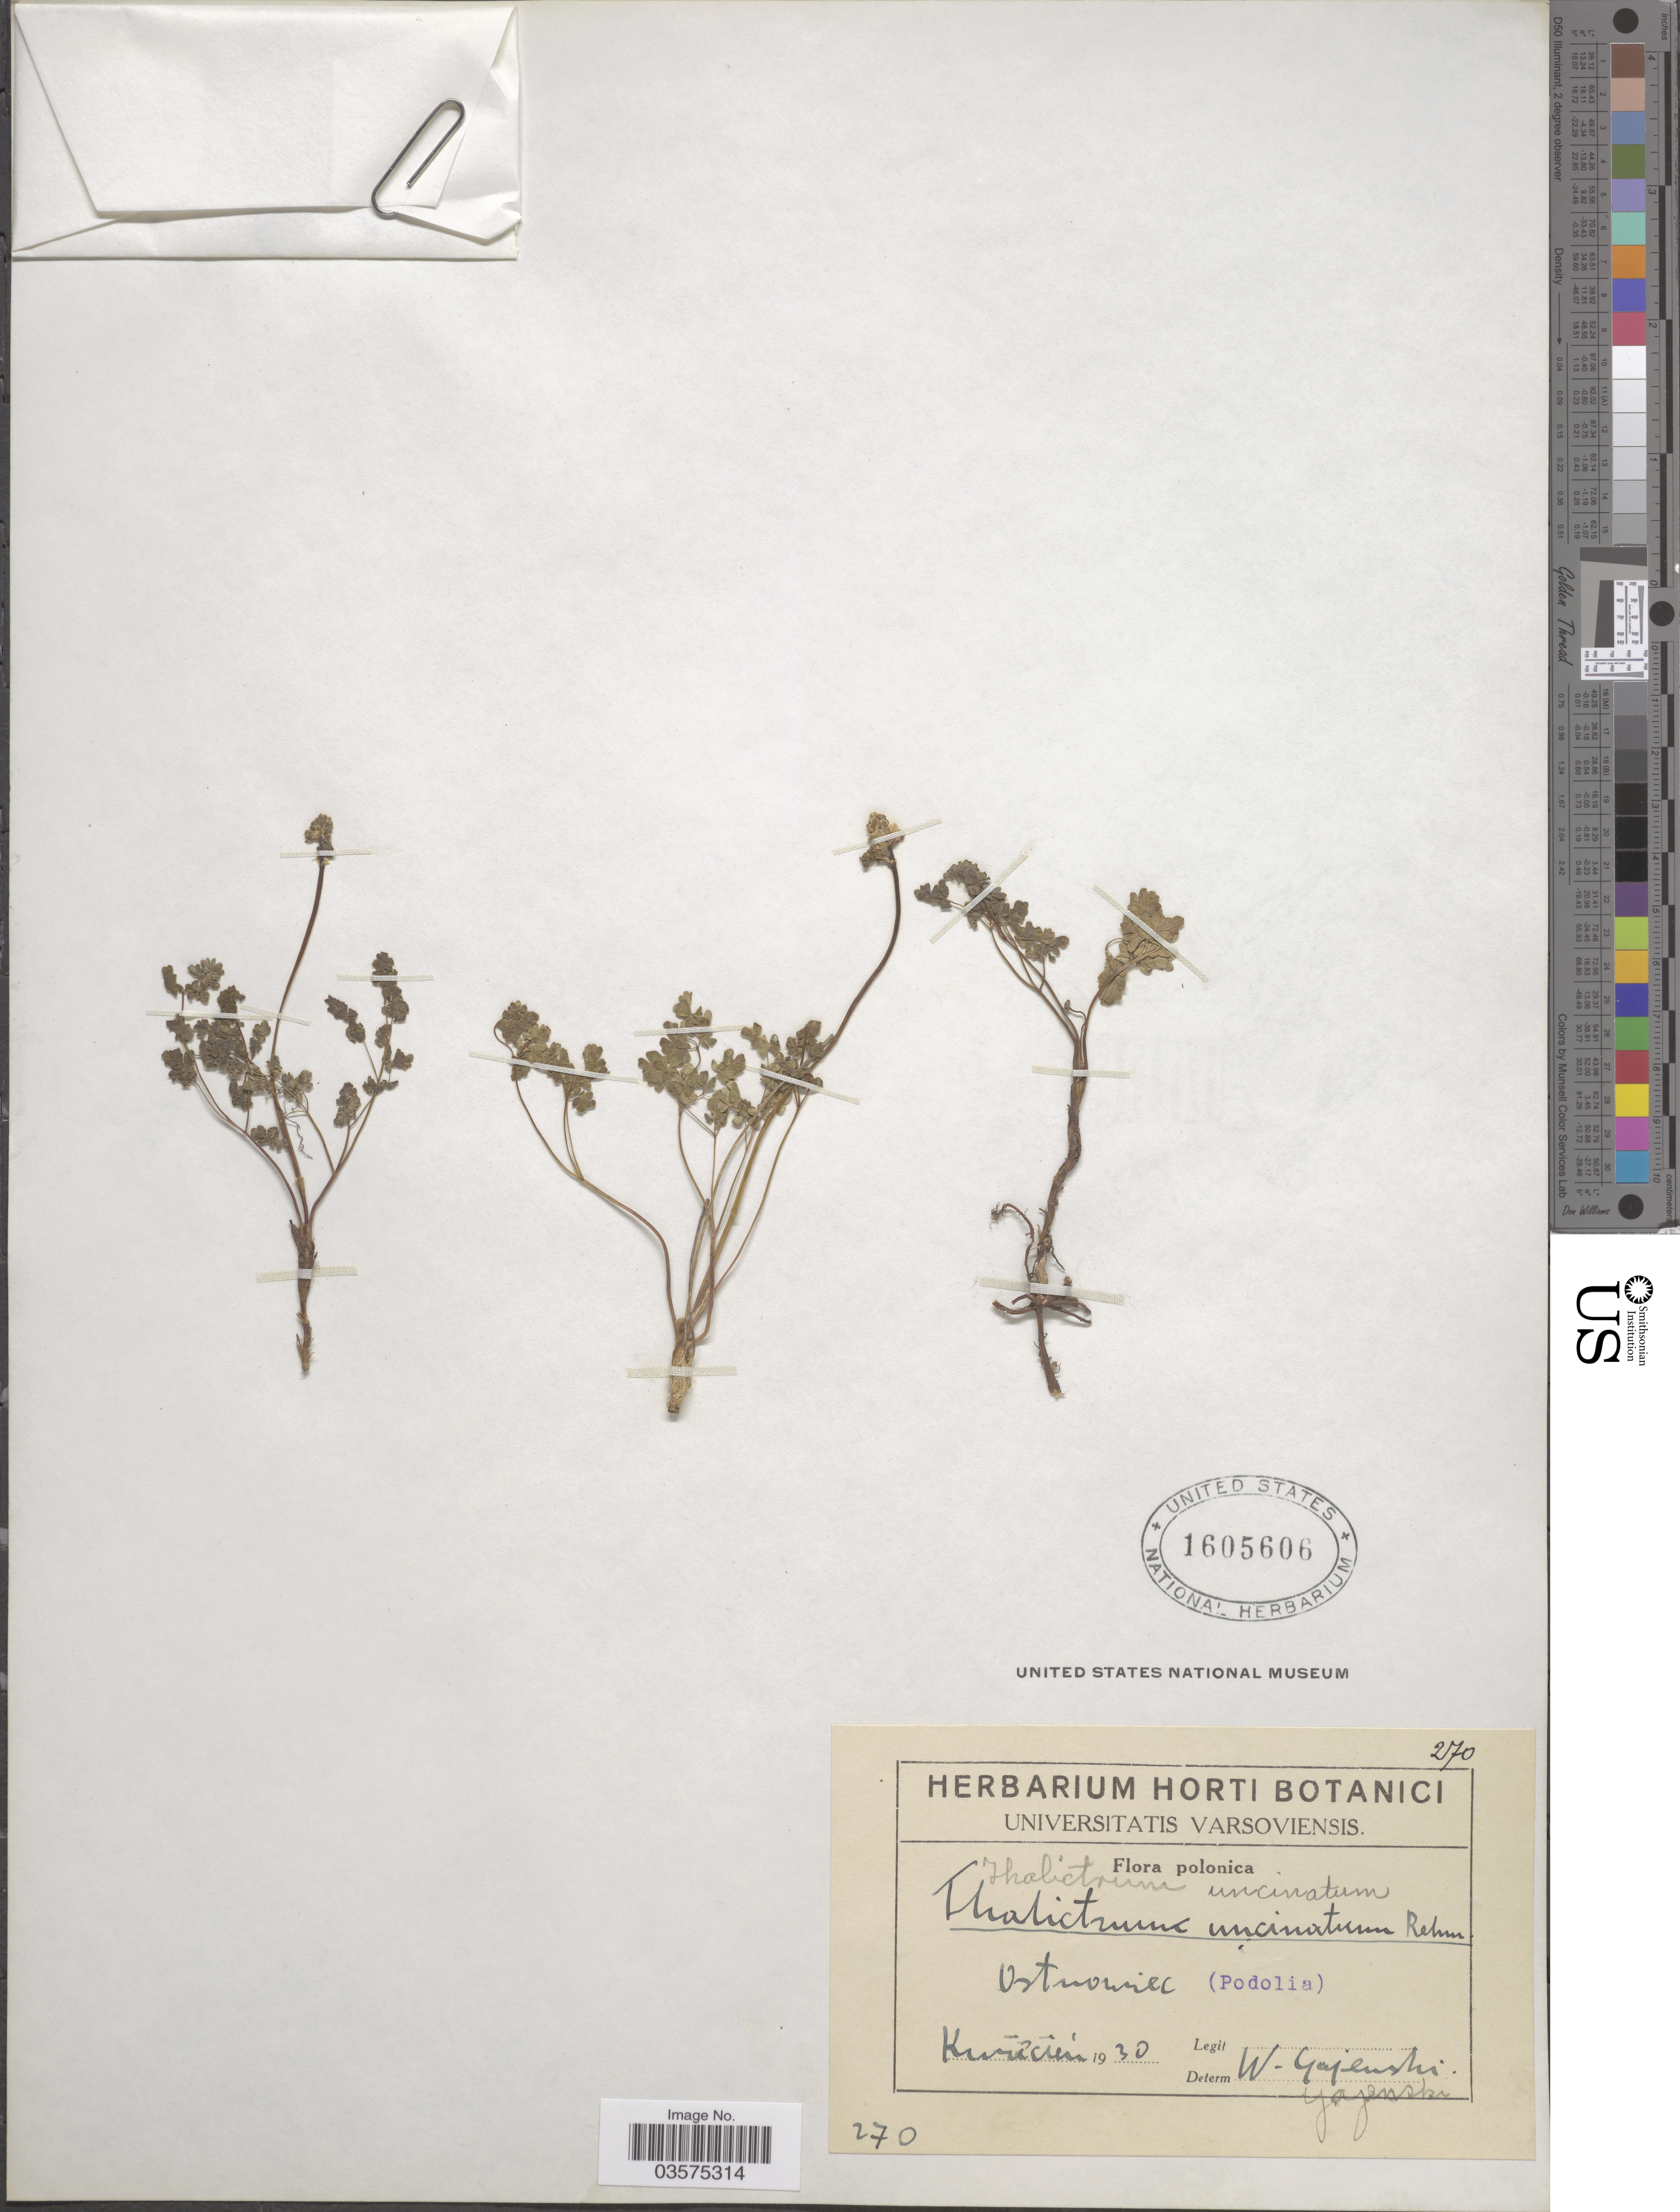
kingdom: Plantae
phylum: Tracheophyta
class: Magnoliopsida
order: Ranunculales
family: Ranunculaceae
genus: Thalictrum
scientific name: Thalictrum uncinnatum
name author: Rehm.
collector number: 270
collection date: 1930-04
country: Poland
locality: Polonica. Ostrowiec (Podolia). Kur [illegible text]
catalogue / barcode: US 1605606